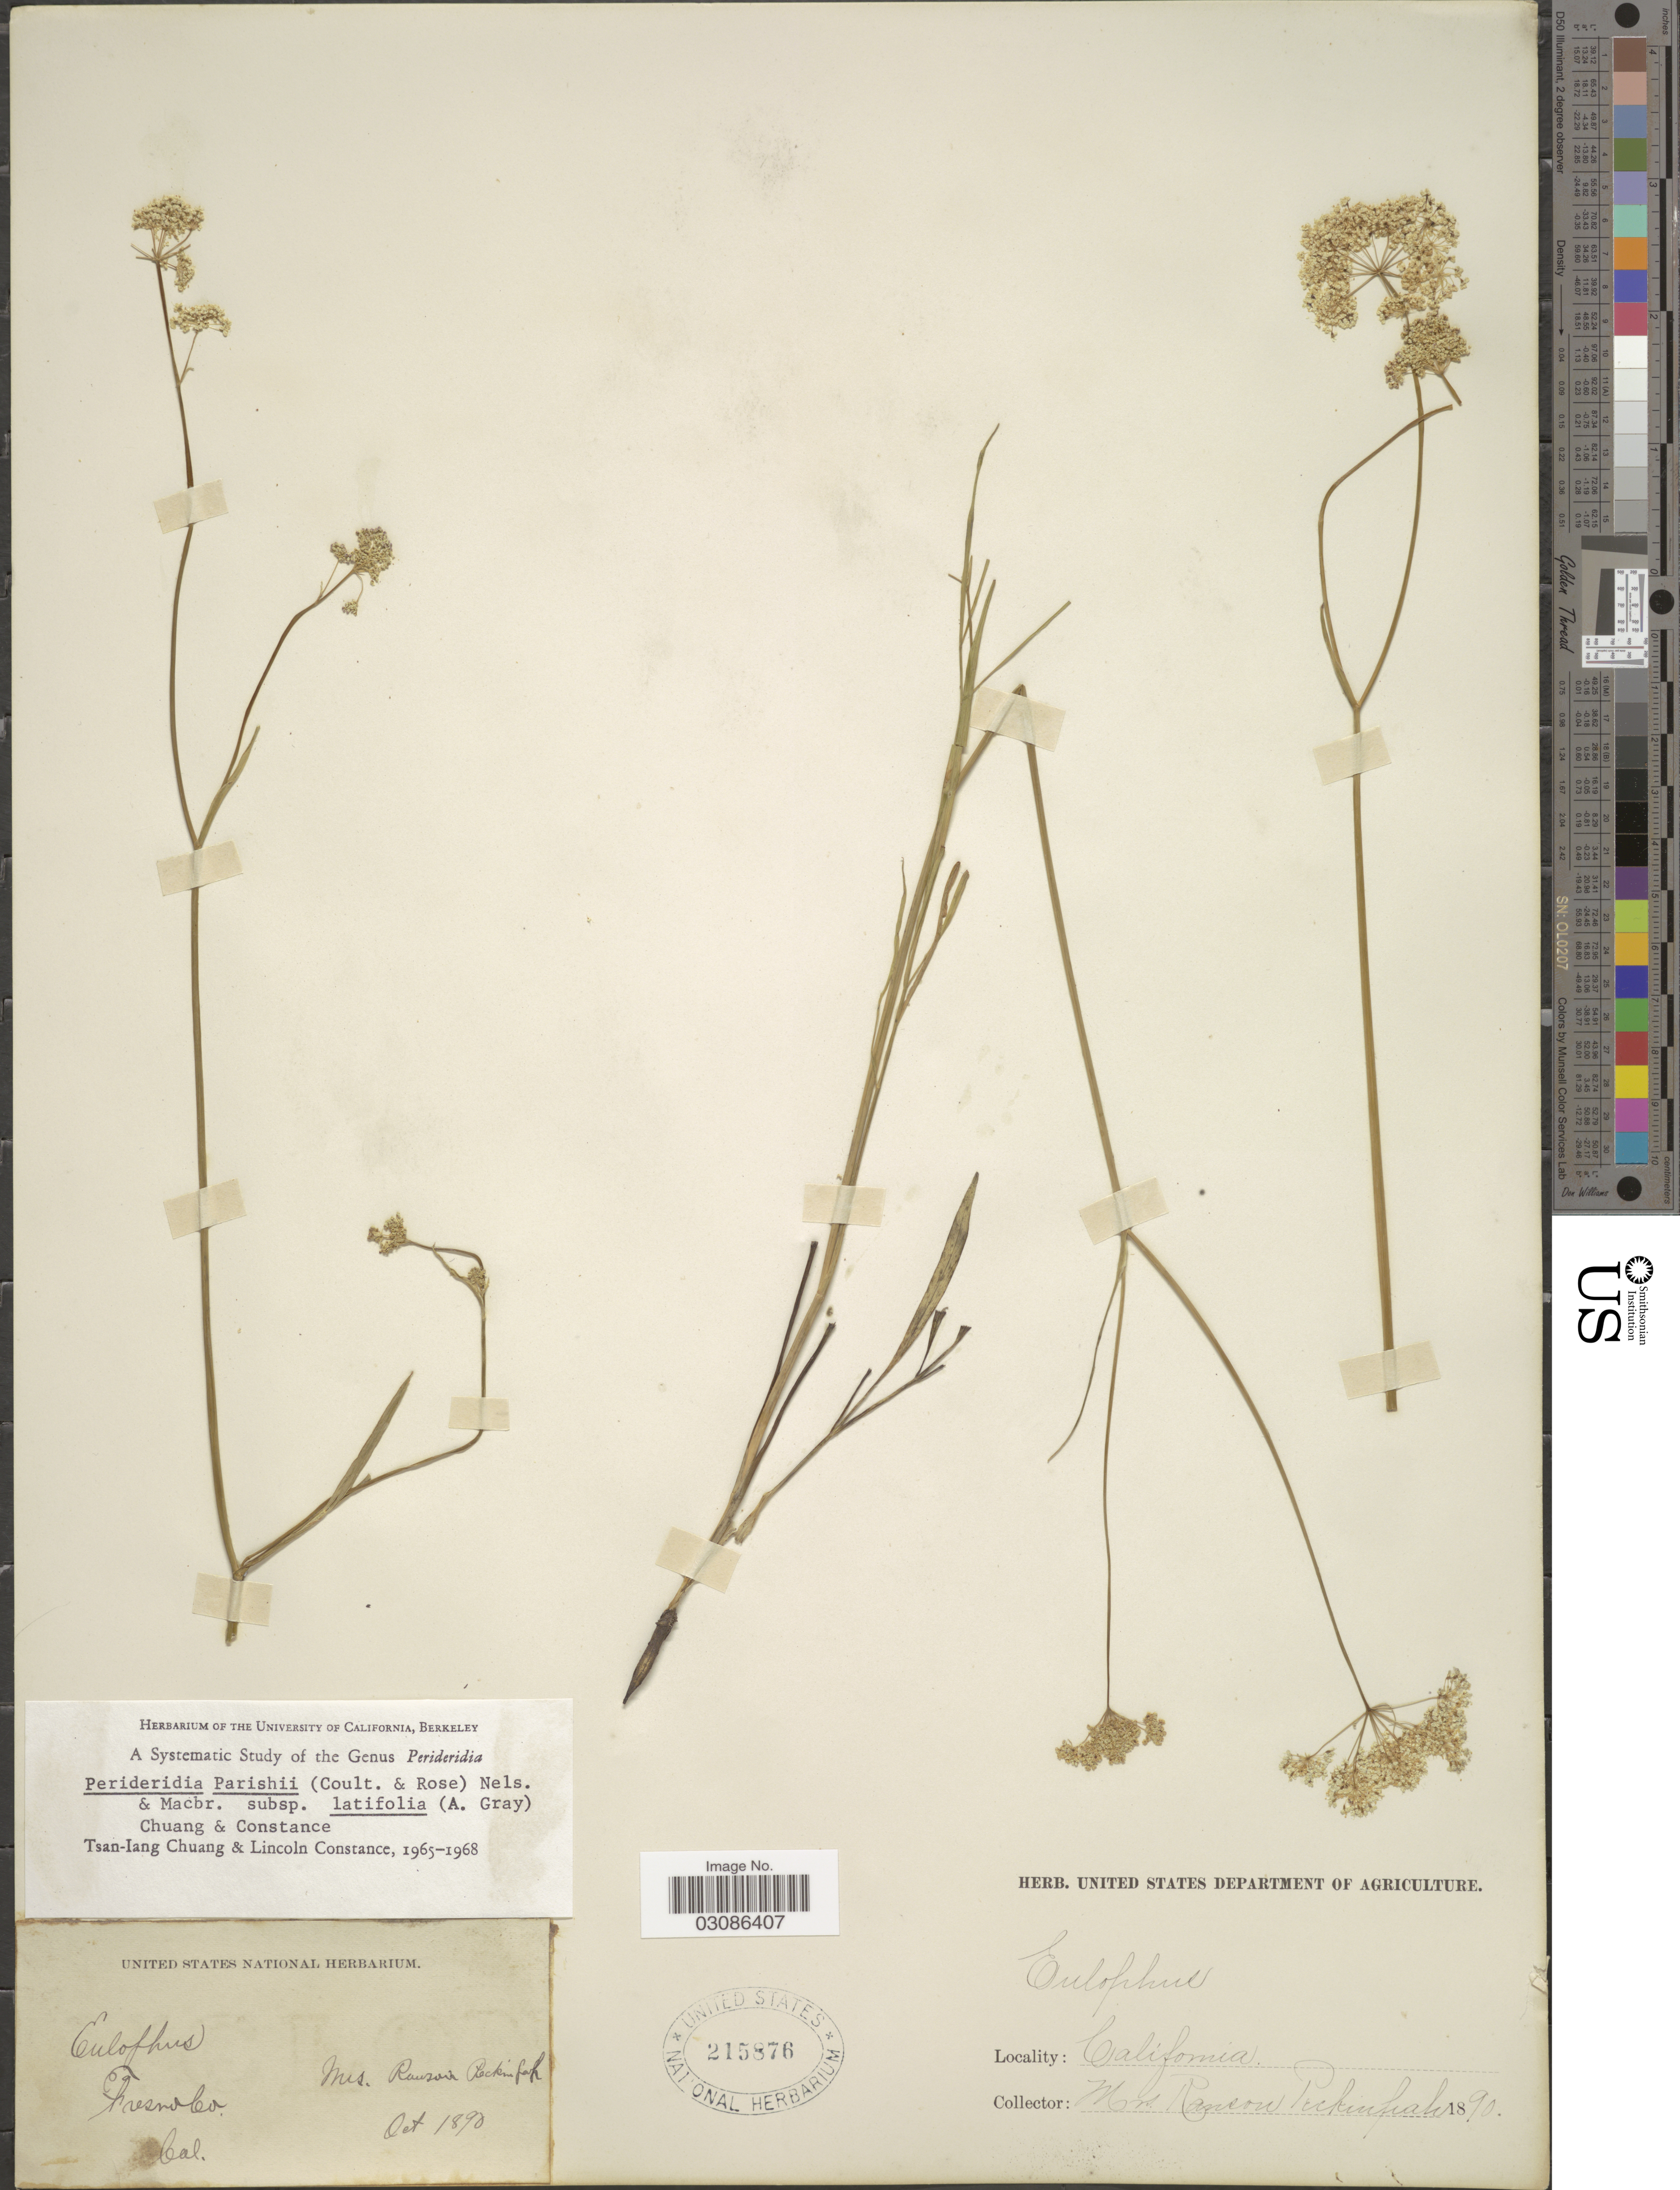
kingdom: Plantae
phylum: Tracheophyta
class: Magnoliopsida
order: Apiales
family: Apiaceae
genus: Perideridia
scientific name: Perideridia parishii subsp. latifolia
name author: A. Gray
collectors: R. Peckinpah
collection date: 1890-10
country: United States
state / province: California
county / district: Fresno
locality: Fresno Co.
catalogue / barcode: US 215876